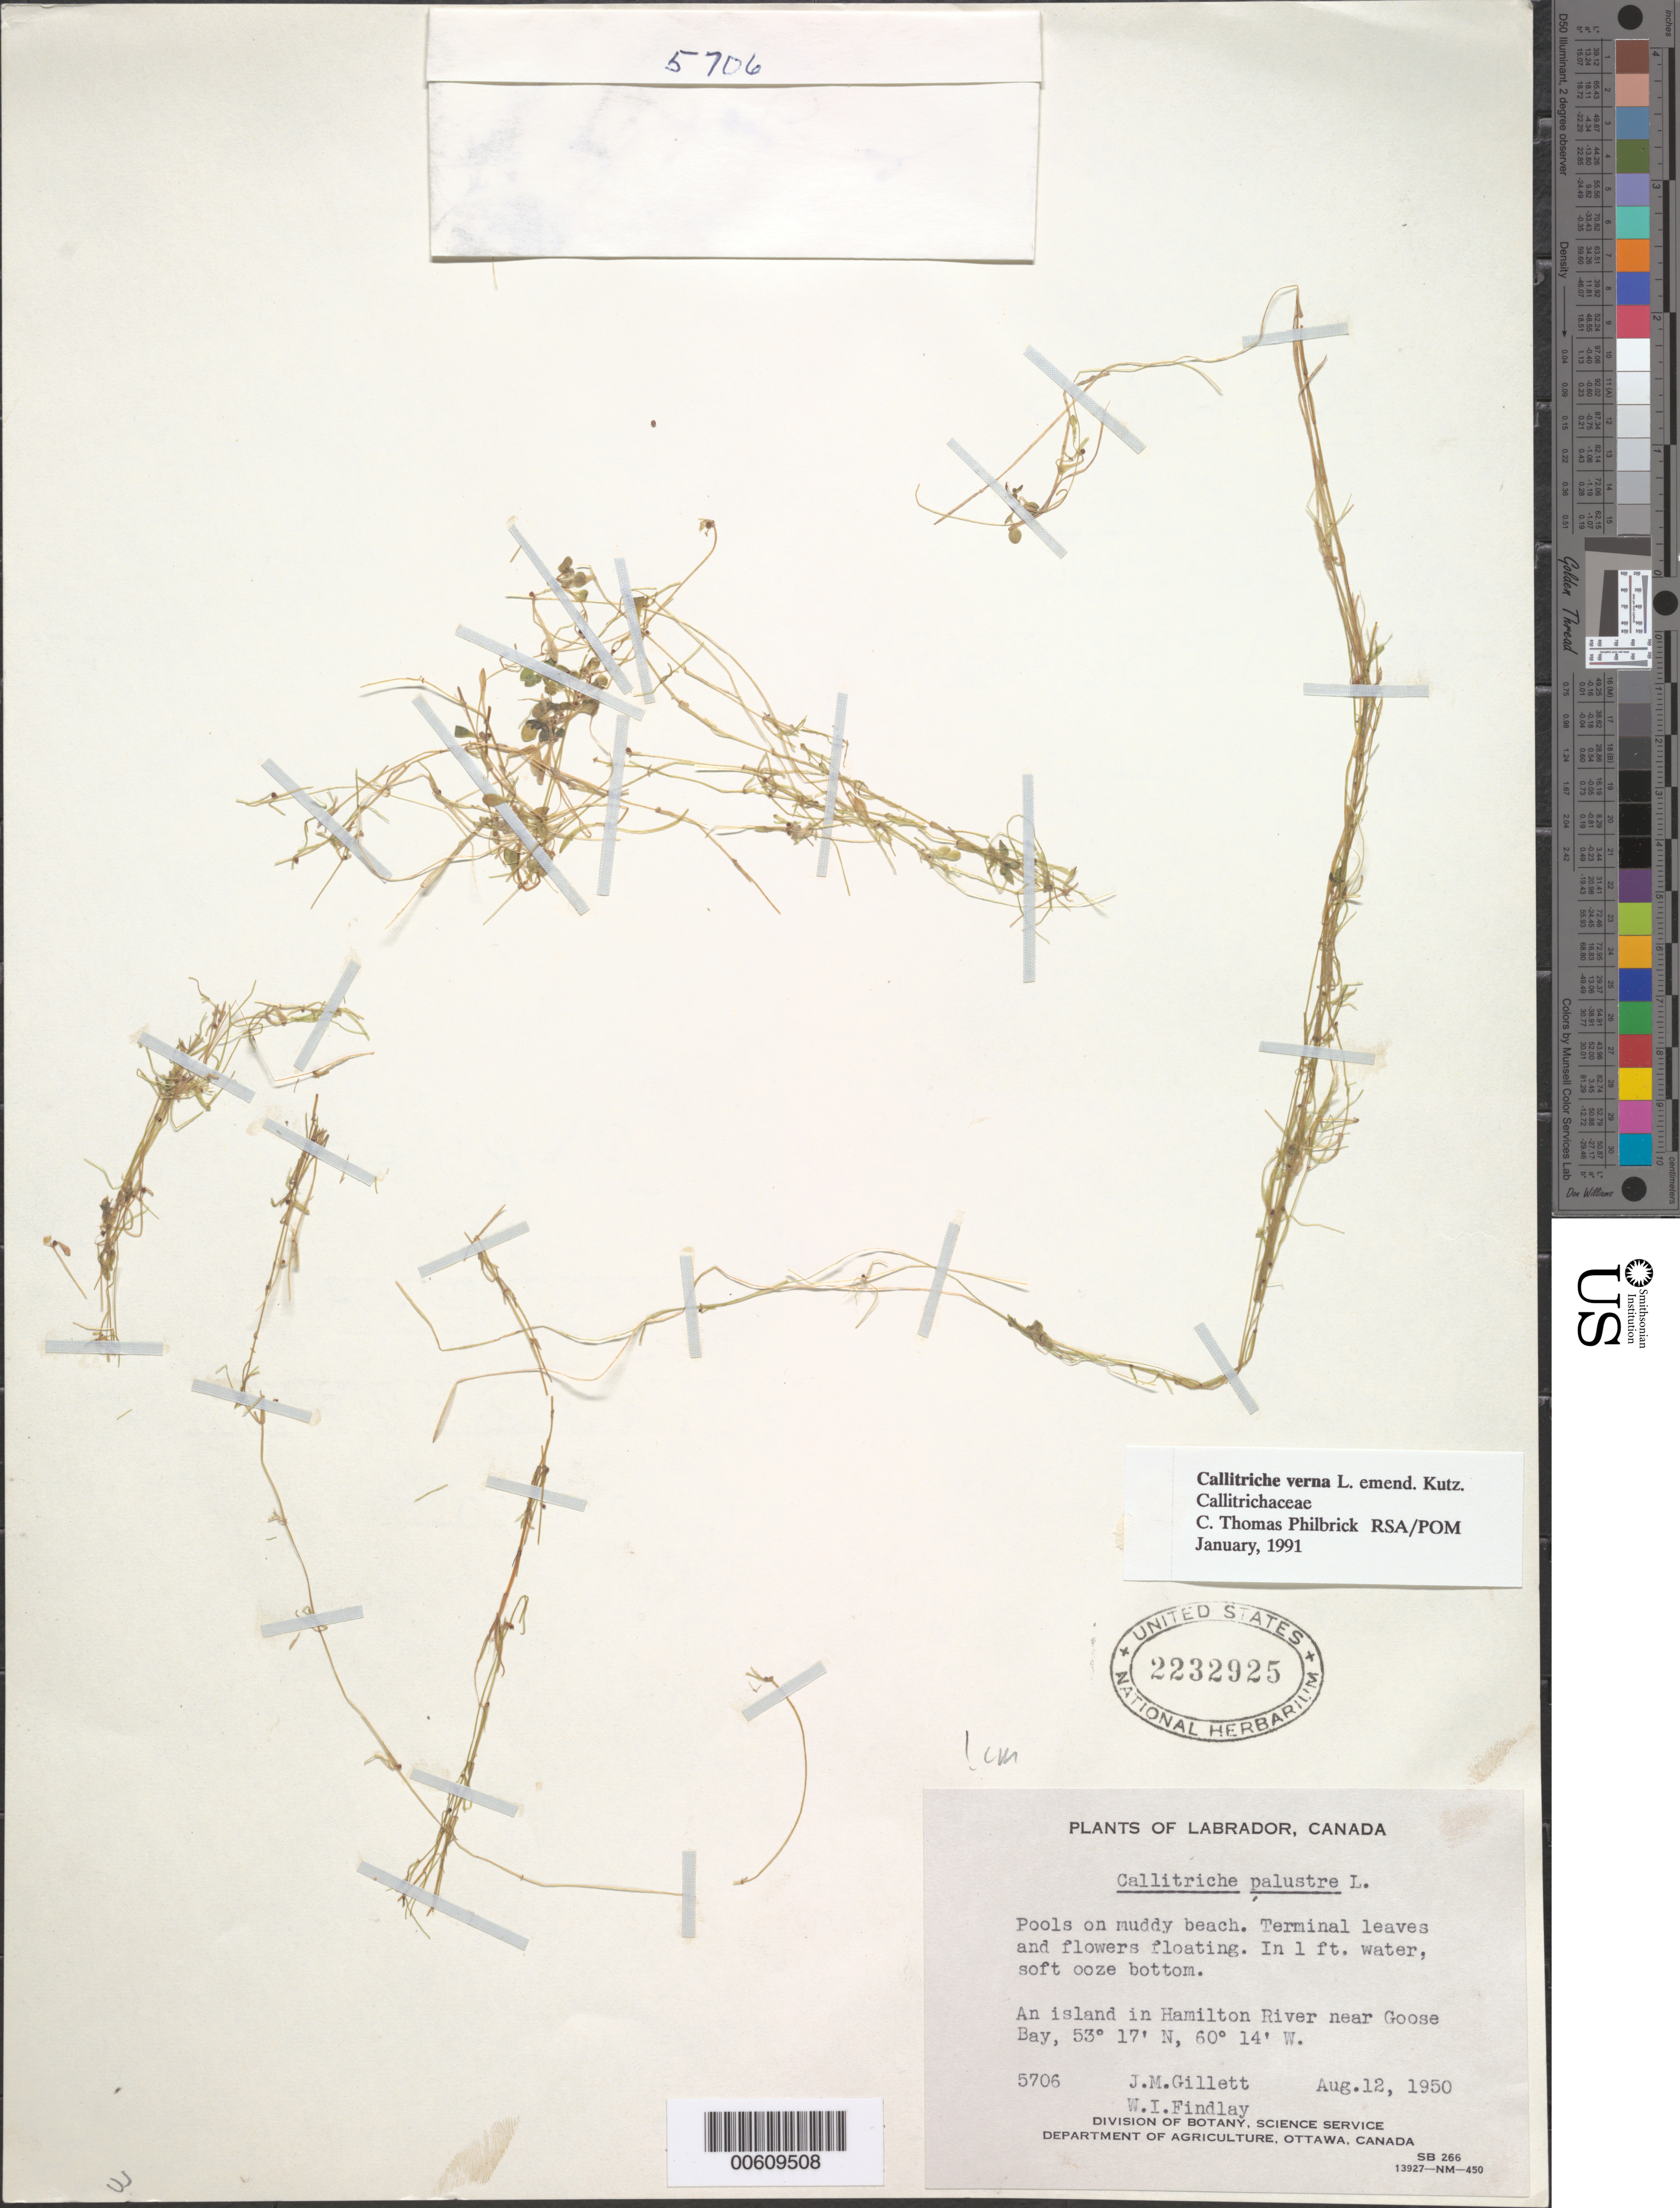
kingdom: Plantae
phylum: Tracheophyta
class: Magnoliopsida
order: Lamiales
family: Plantaginaceae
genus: Callitriche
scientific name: Callitriche verna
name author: L.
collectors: J. Gillett & W. Findlay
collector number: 5706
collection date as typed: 12 Aug 1950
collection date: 1950-08-12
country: Canada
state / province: Newfoundland and Labrador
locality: Labrador, an island in Hamiliton River near Goose Bay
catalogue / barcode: US 2232925